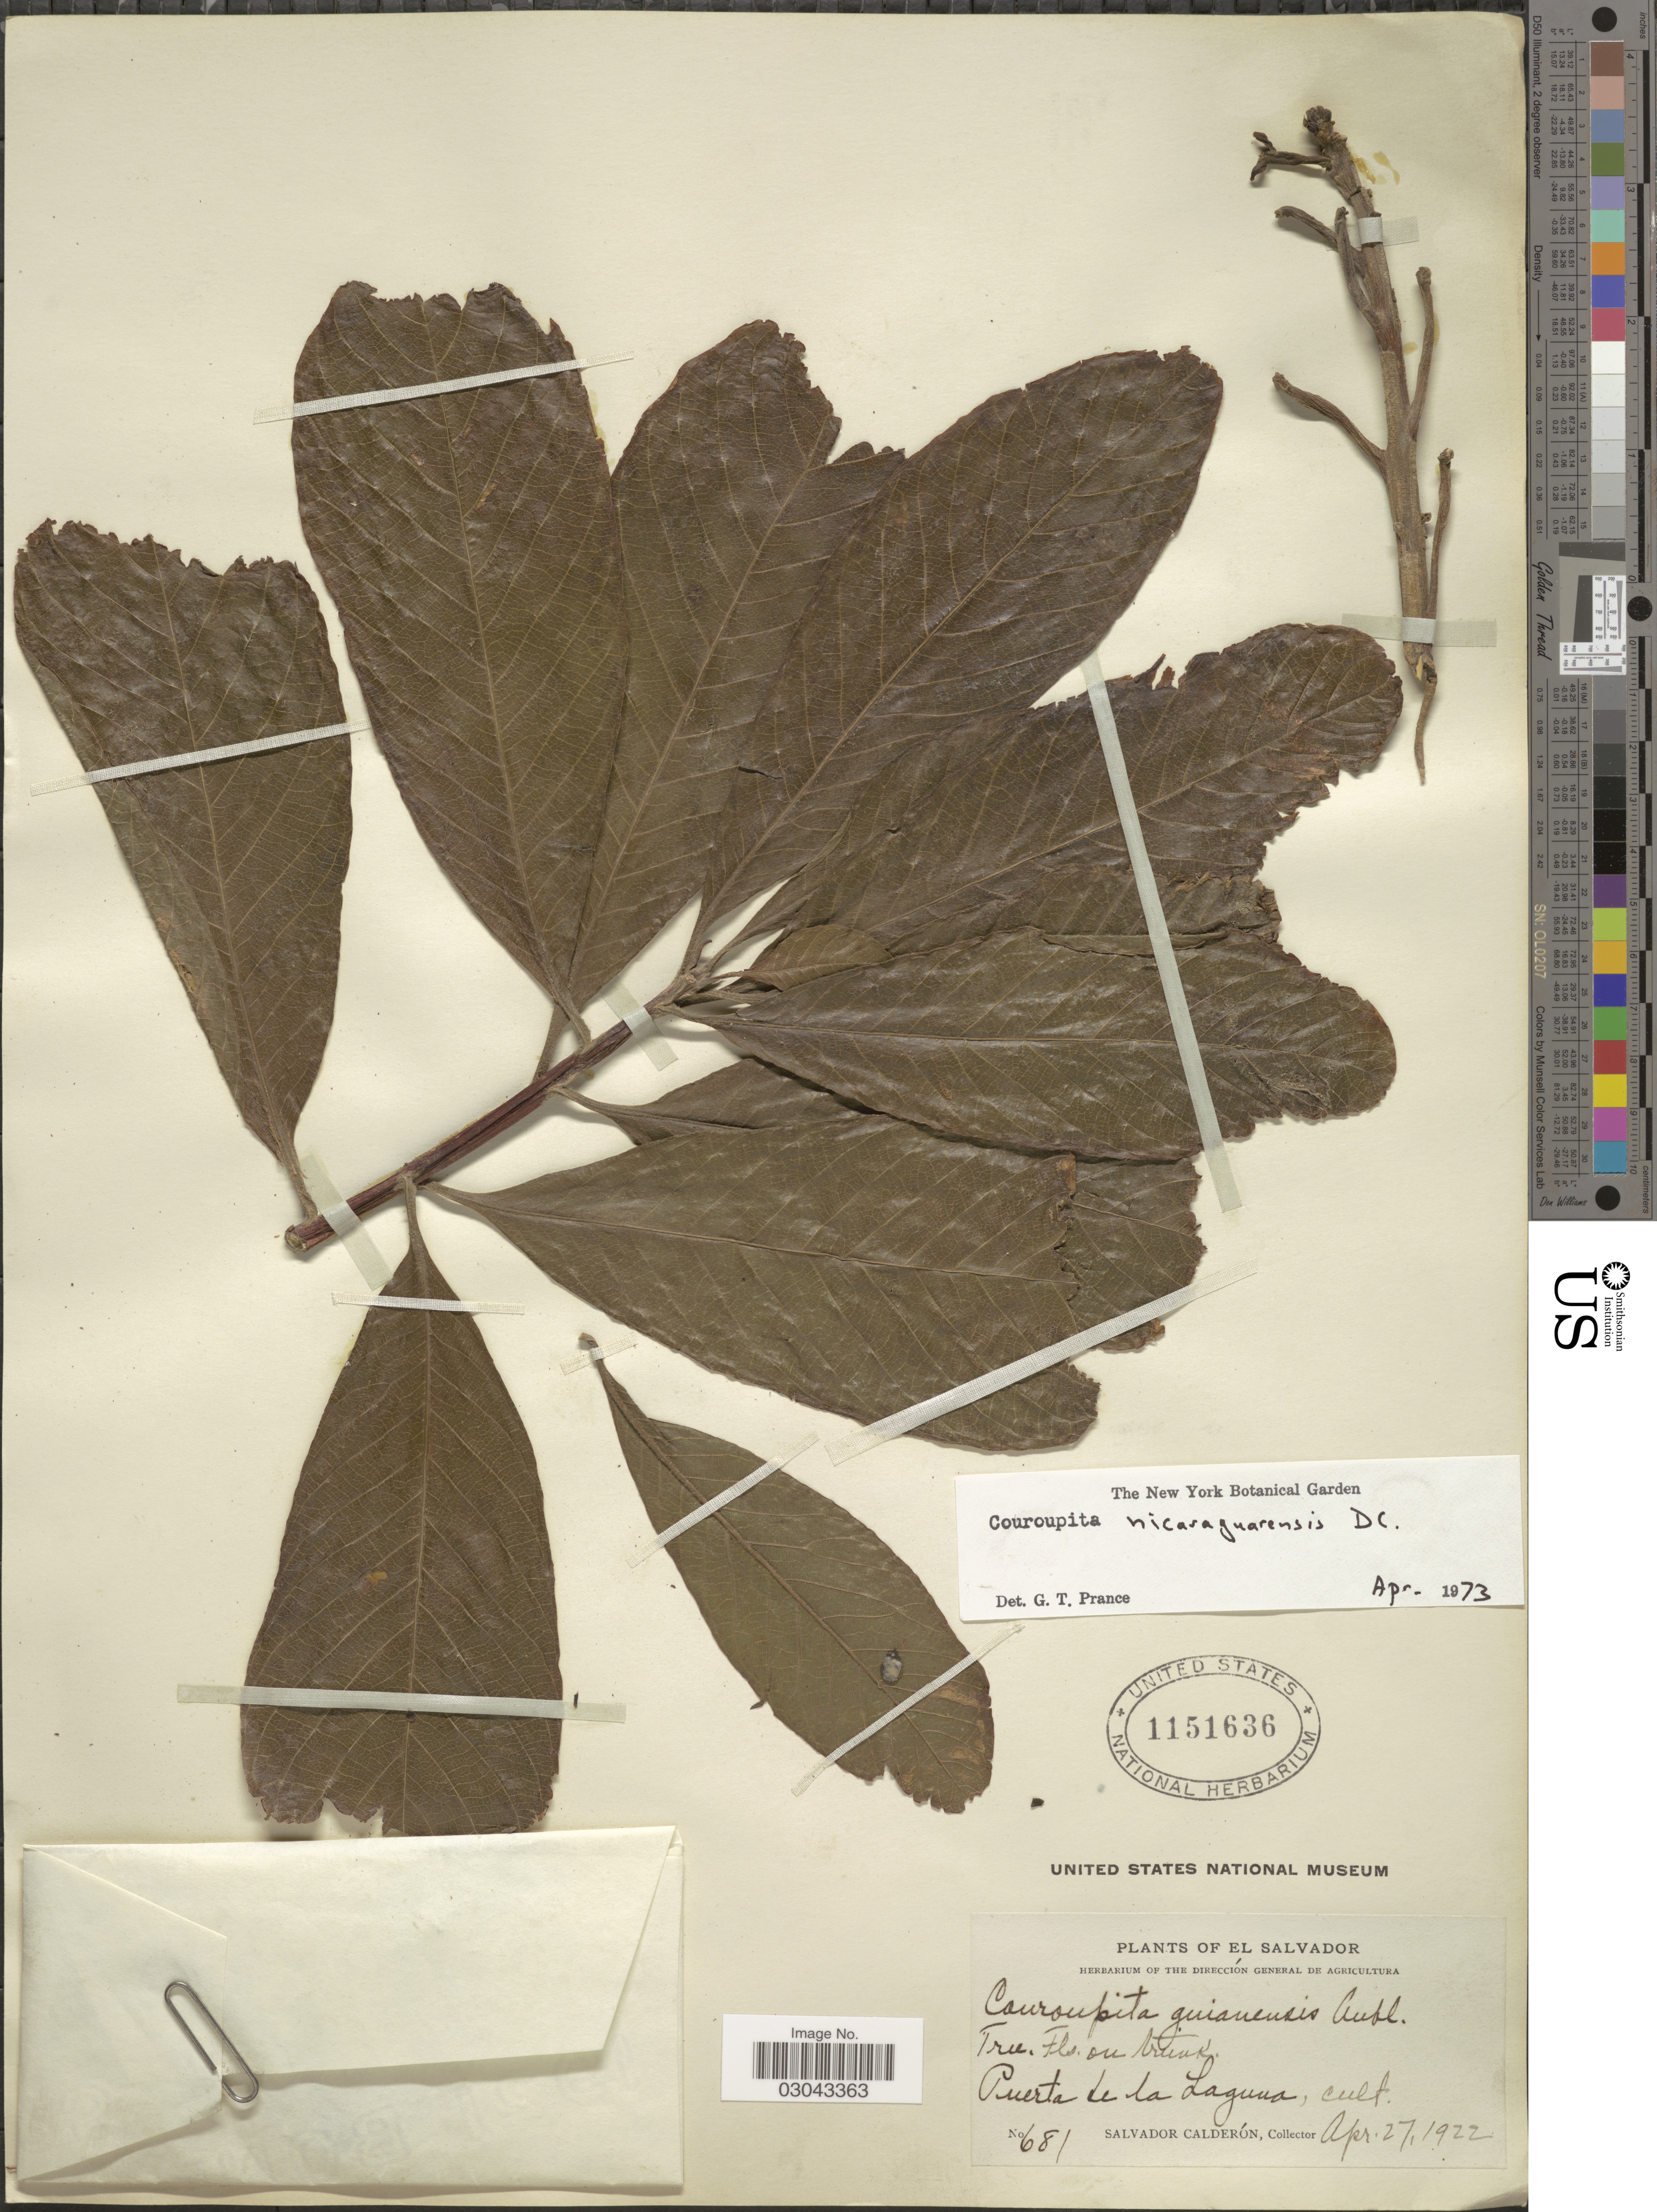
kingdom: Plantae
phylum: Tracheophyta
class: Magnoliopsida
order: Ericales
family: Lecythidaceae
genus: Couroupita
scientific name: Couroupita nicaraguarensis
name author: DC.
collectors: S. Calderón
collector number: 681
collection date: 1922-04-27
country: El Salvador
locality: Puerta de la Laguna.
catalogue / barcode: US 1151636